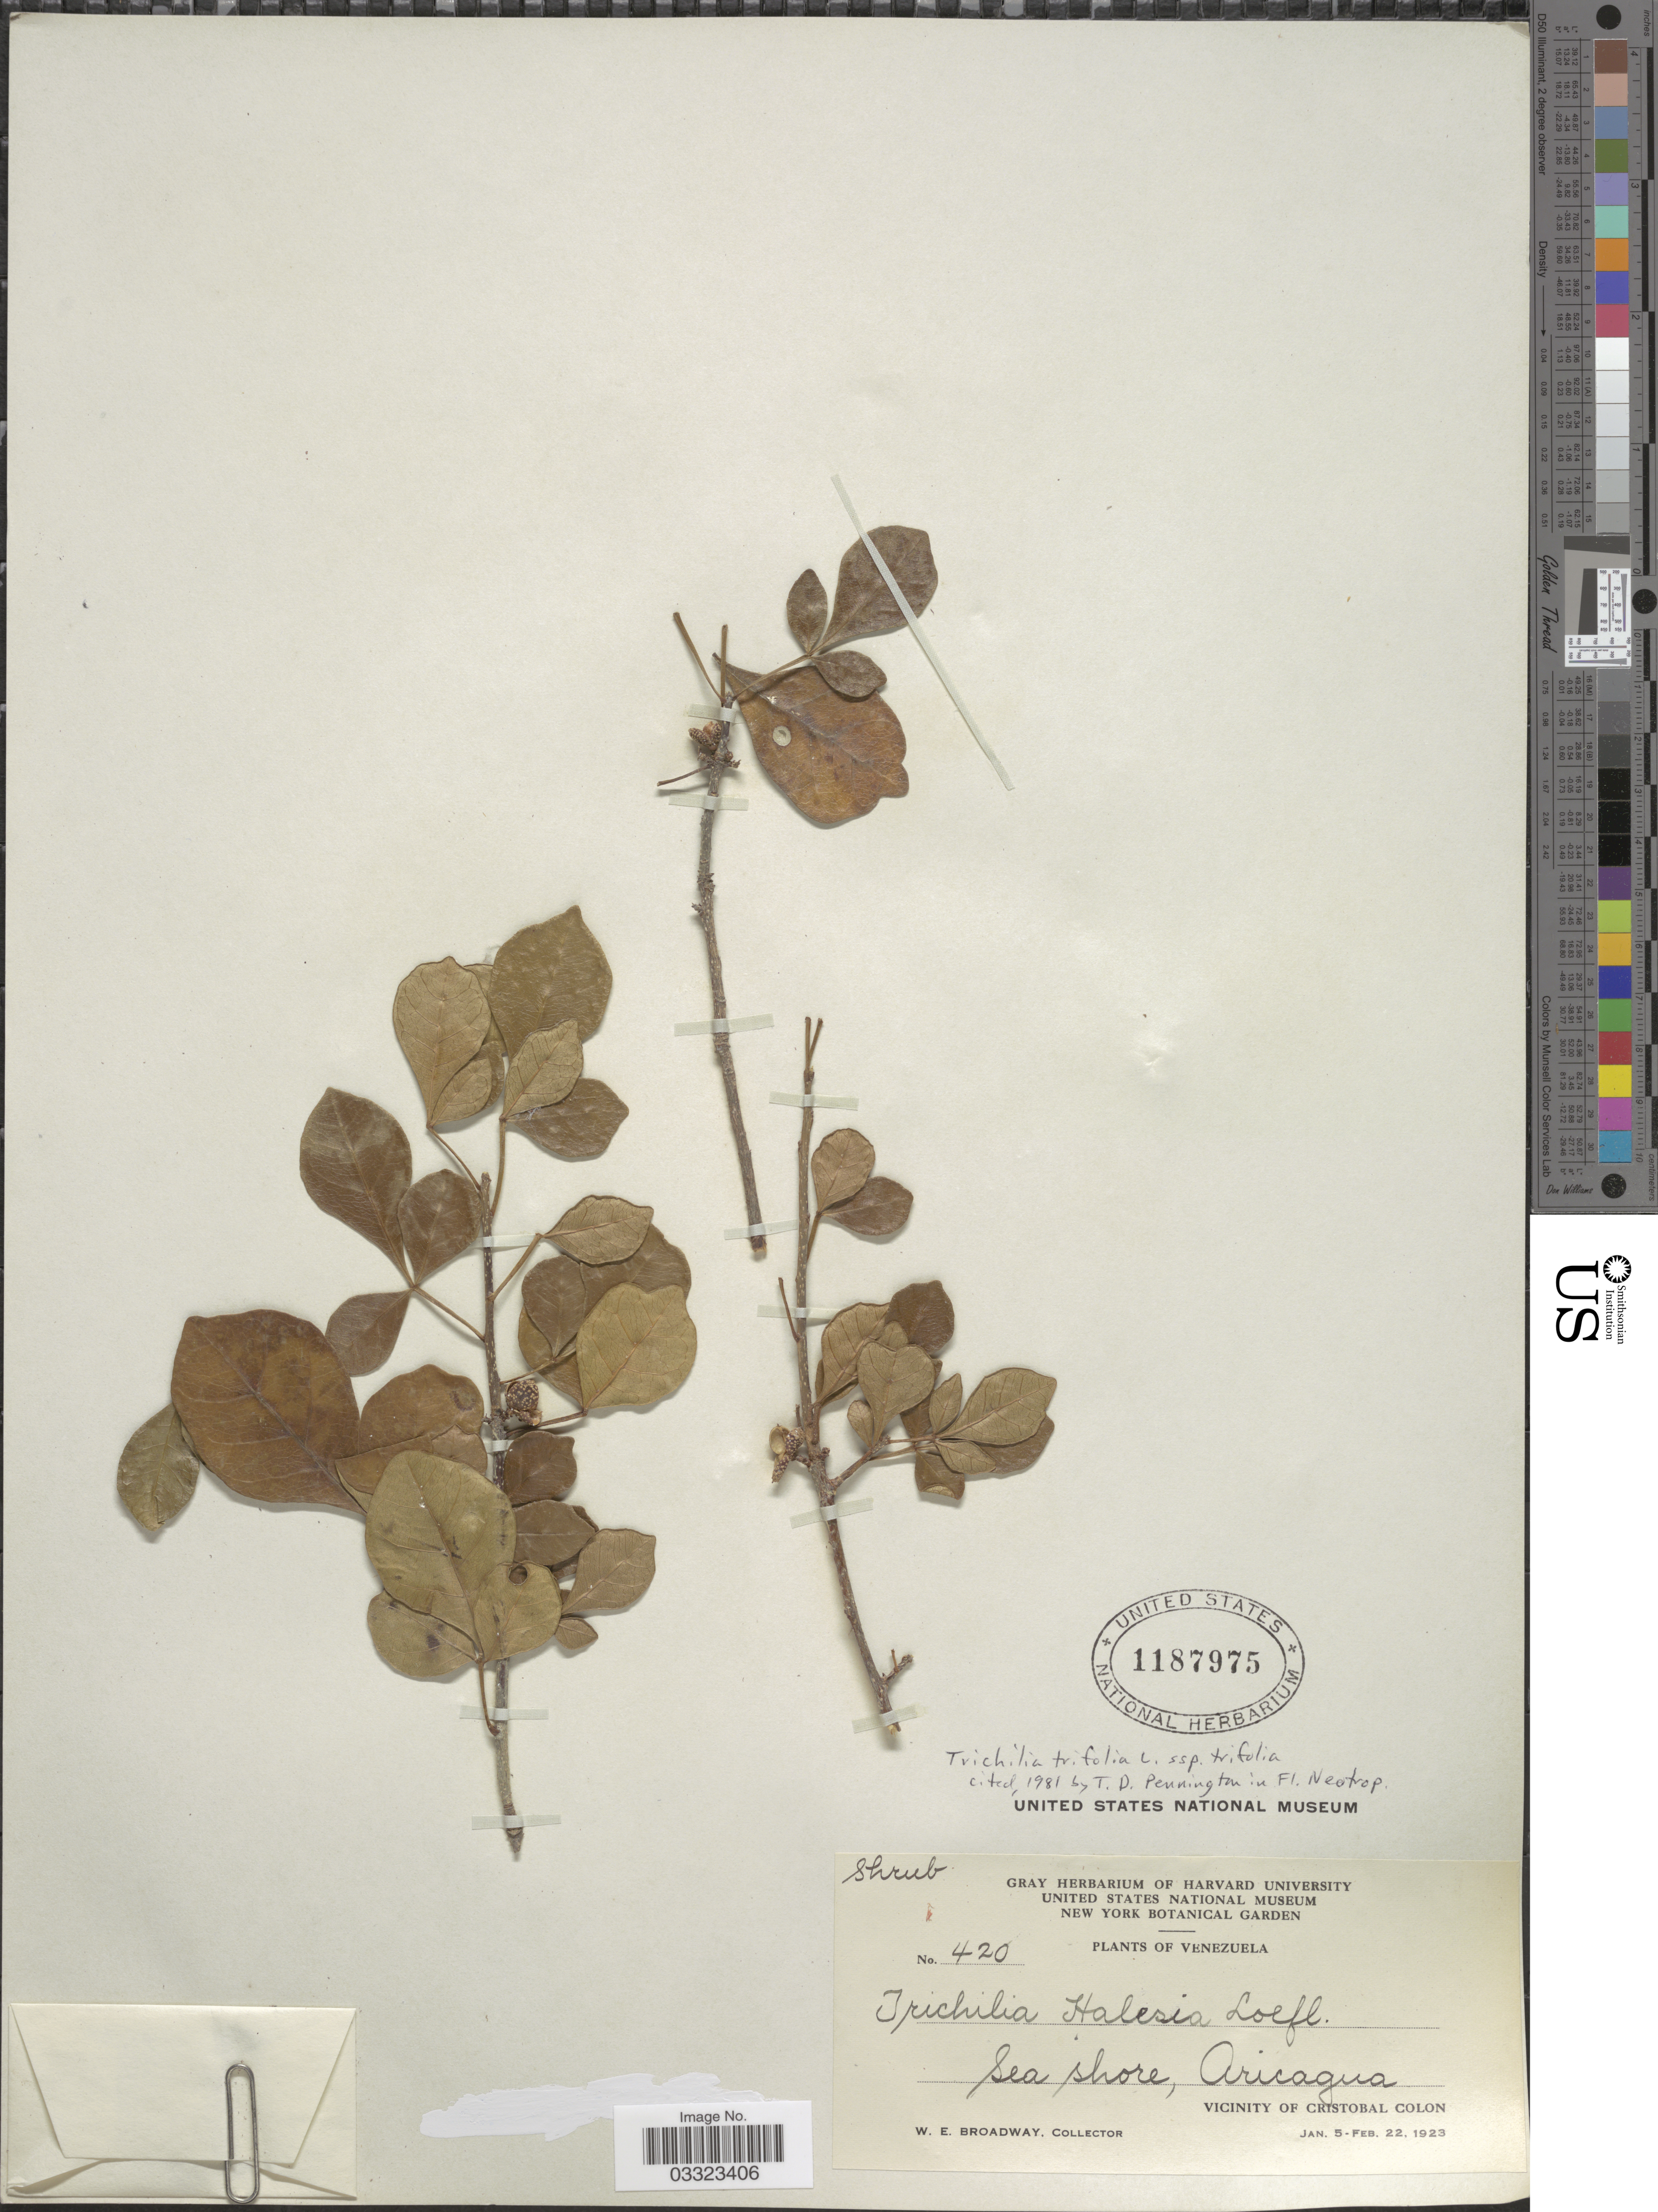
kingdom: Plantae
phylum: Tracheophyta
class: Magnoliopsida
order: Sapindales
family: Meliaceae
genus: Trichilia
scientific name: Trichilia trifolia subsp. trifolia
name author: L.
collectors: W. E. Broadway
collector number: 420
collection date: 1923-01-05/1923-02-22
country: Venezuela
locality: Sea shore, Aricagua, Vicinity of Cristobol Colon.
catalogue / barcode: US 1187975